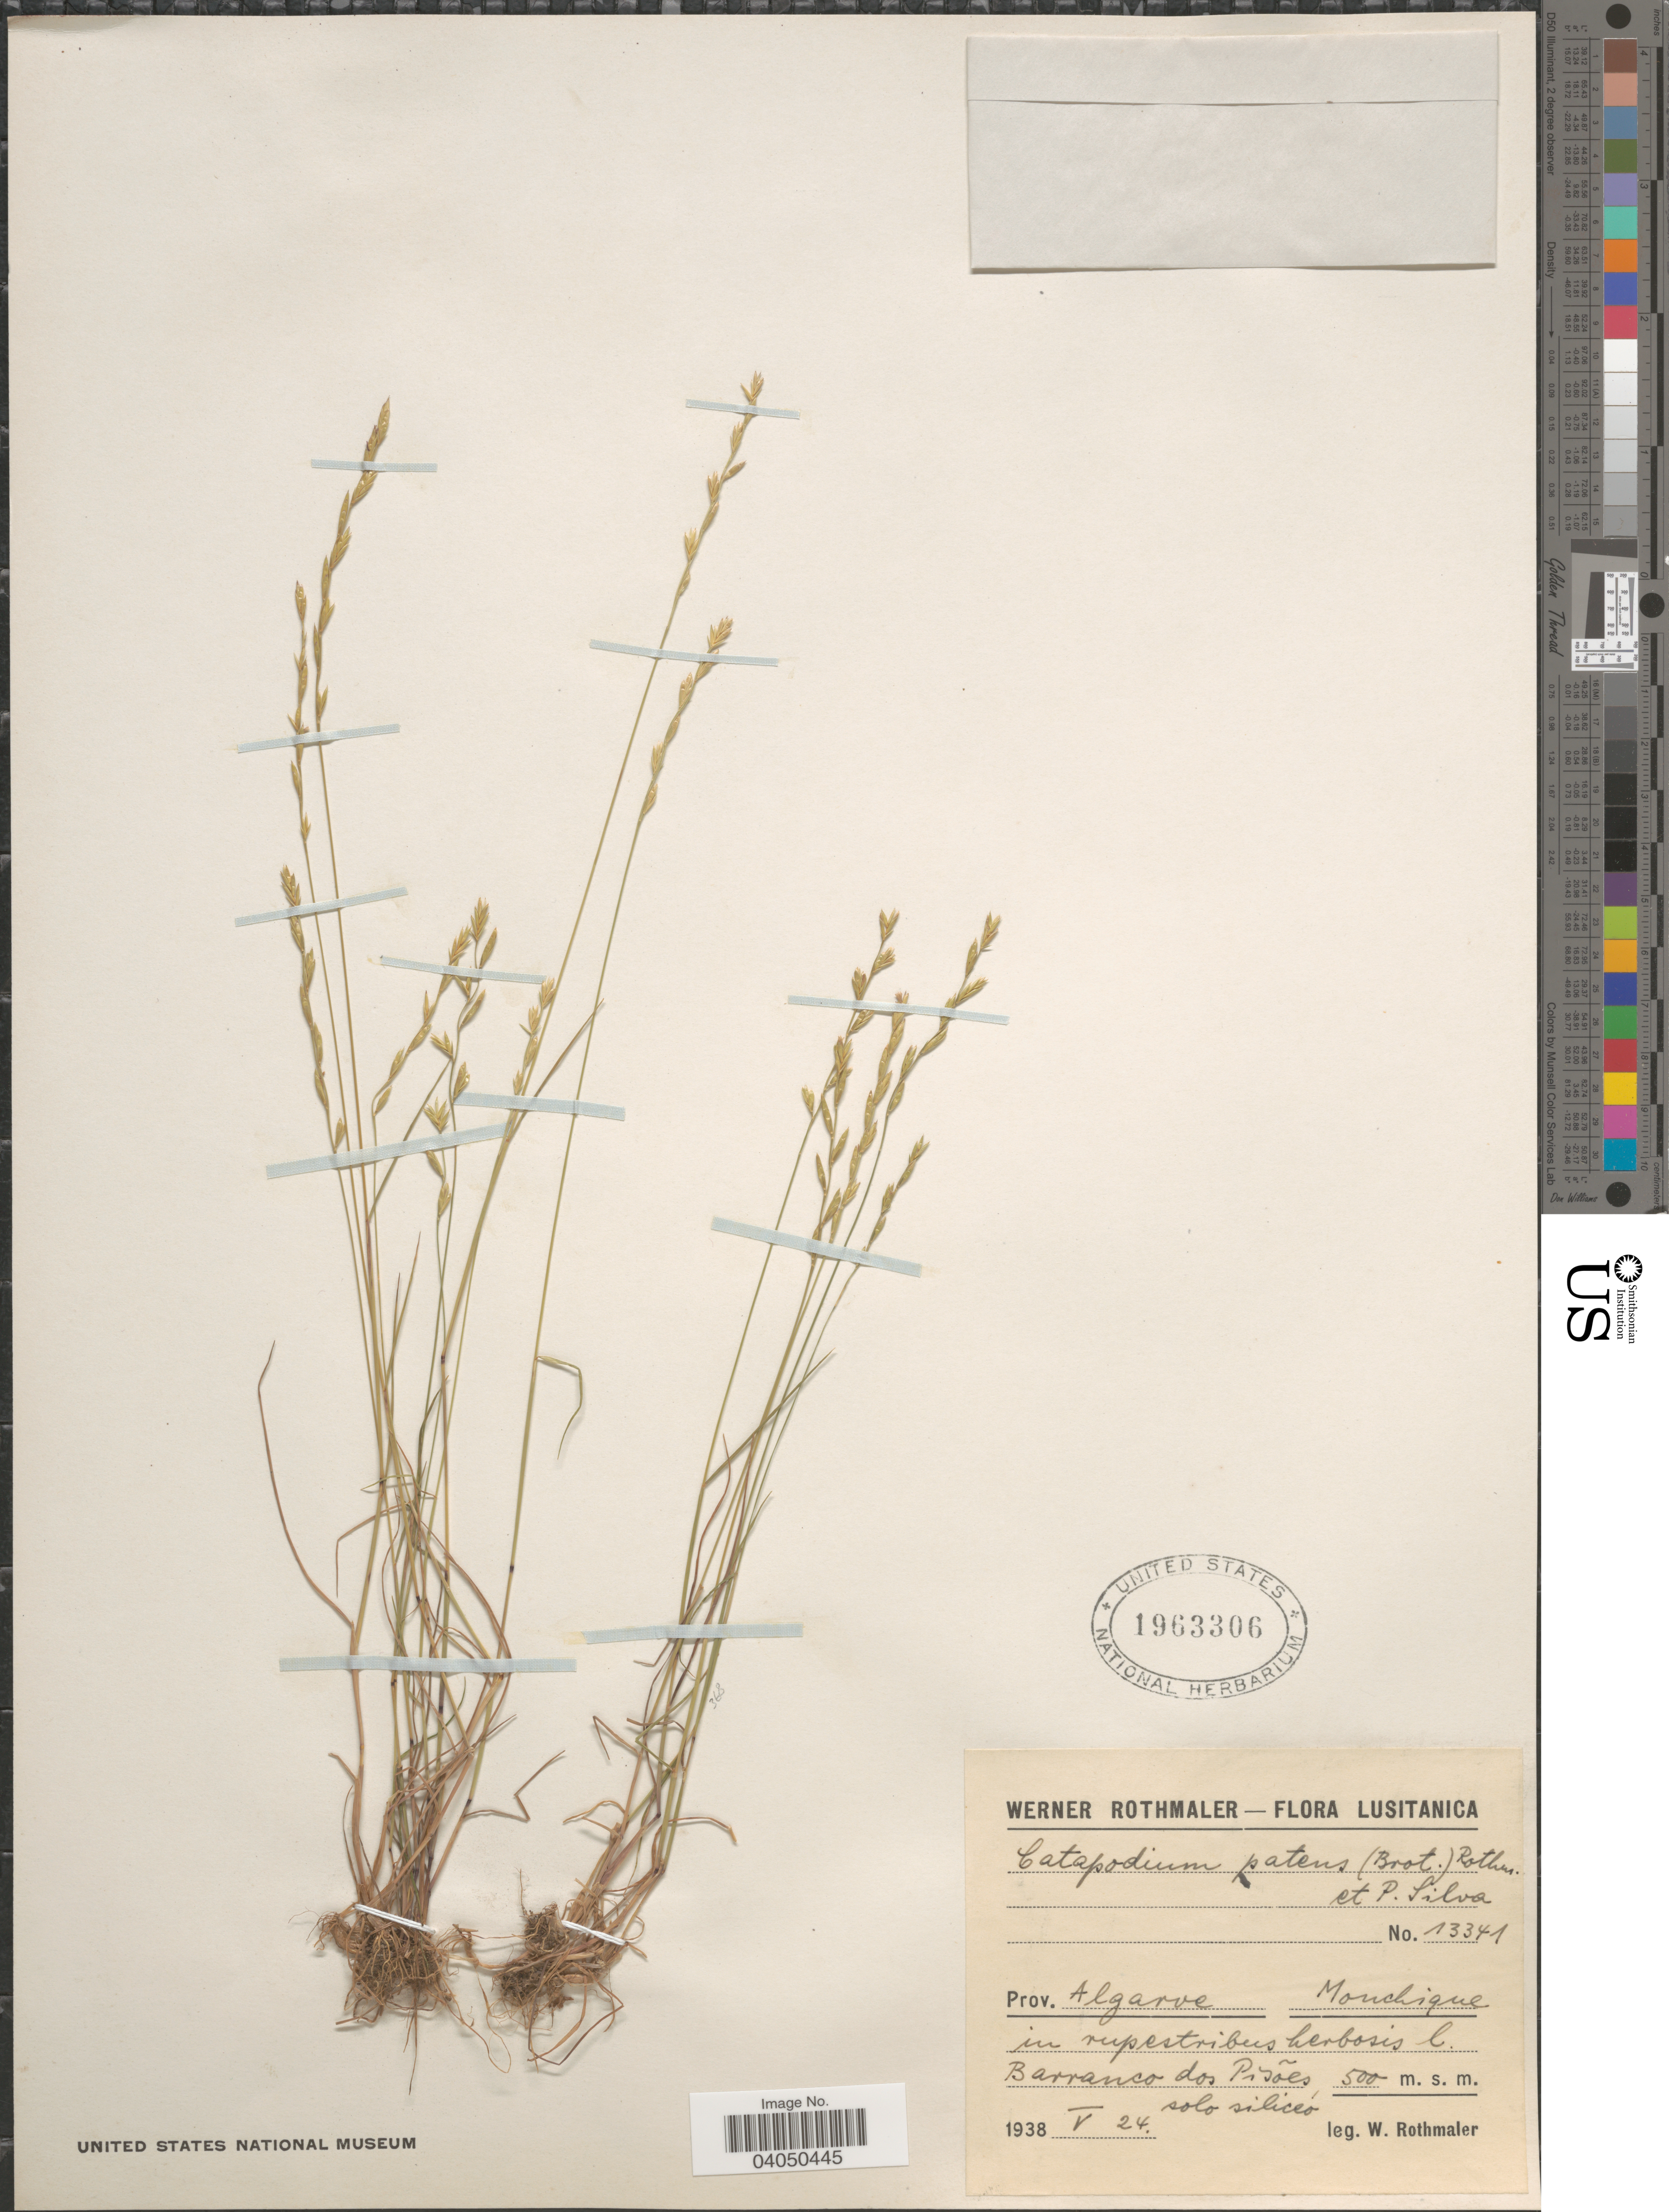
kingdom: Plantae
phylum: Tracheophyta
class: Liliopsida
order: Poales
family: Poaceae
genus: Festuca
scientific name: Festuca sp.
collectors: W. Rothmaler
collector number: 13341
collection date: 1938-05-24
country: Portugal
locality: Lusitanica. Prov. Algarve. Mouchique in rupestribus herbosis C. Barranco dos Pisões, solo siliceo.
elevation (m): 500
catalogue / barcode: US 1963306